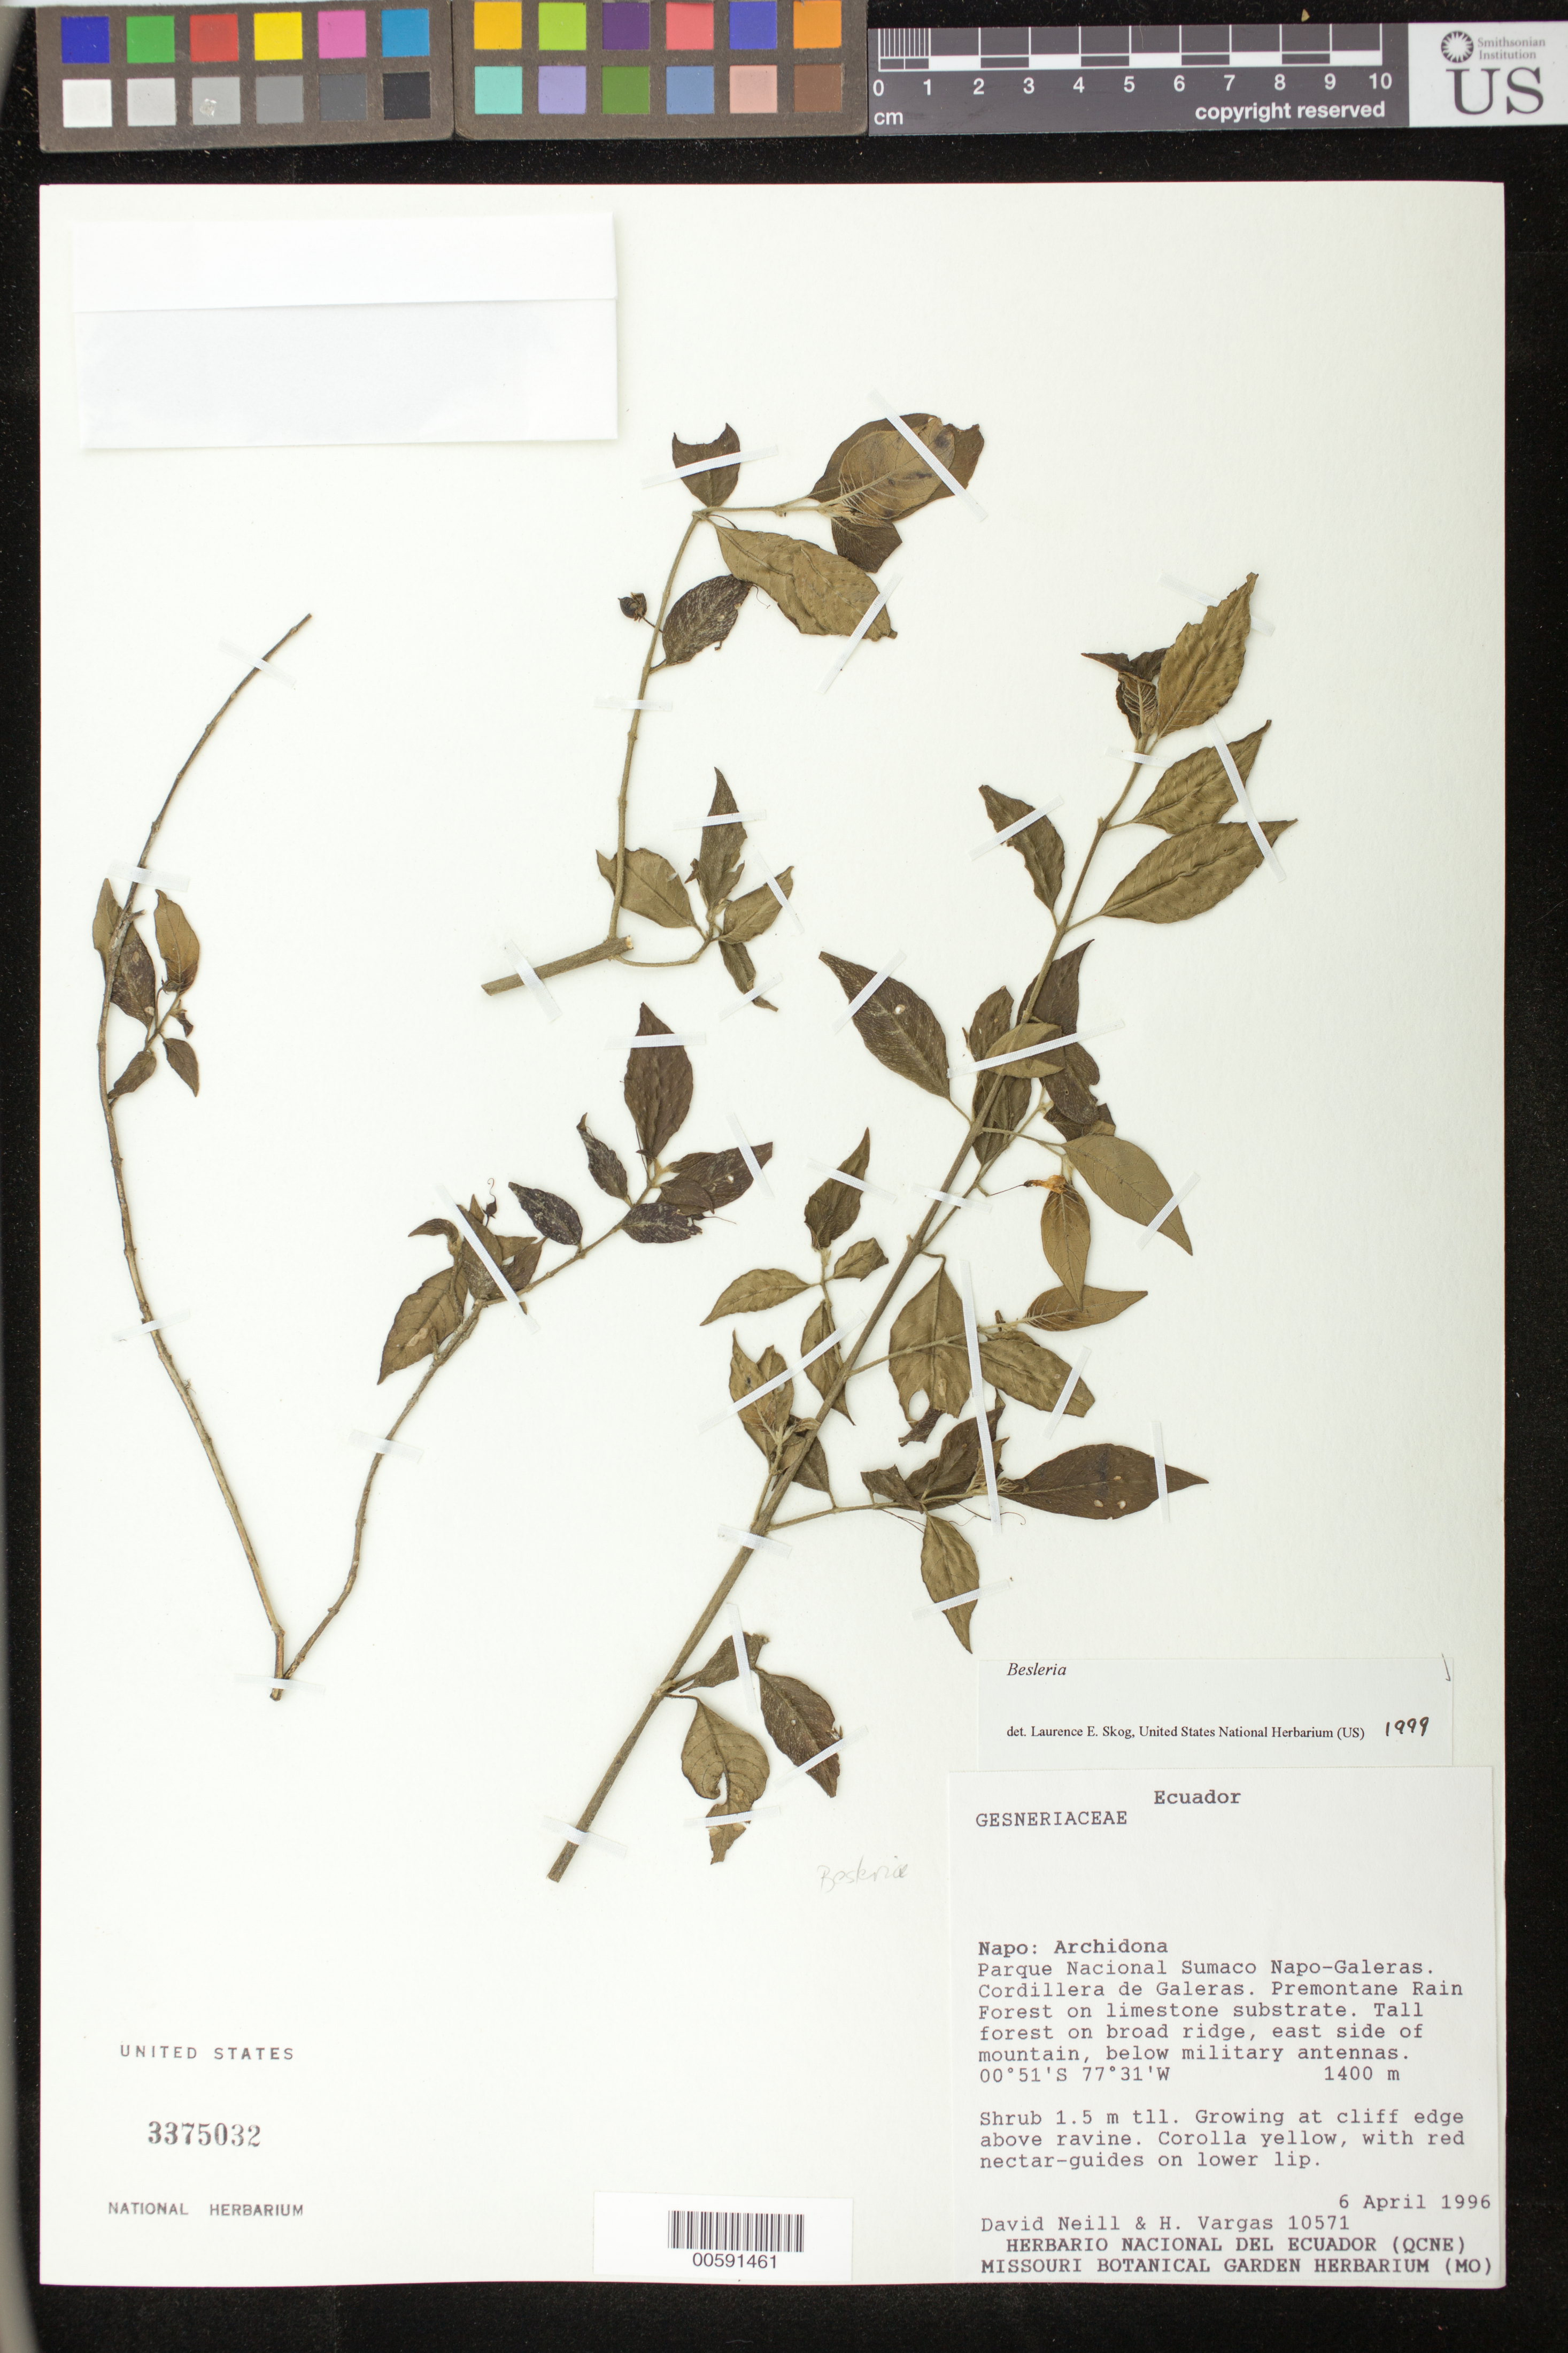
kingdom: Plantae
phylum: Tracheophyta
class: Magnoliopsida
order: Lamiales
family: Gesneriaceae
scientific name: Sumacoa barbata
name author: J.L. Clark & D.A. Neill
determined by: Skog, Laurence E.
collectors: D. A. Neill & H. Vargas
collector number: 10571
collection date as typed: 06 Apr 1996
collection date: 1996-04-06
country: Ecuador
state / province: Napo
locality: Archidona. Parque Nacional Sumaco Napo-Galeras, Cordillera de Galeras, east side of mountain, below military antennas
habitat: Premontane rain forest on limestone substrate; tall forest on broad ridge, east side of mountain; growing at cliff edge above ravine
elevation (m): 1400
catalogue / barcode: US 3375032